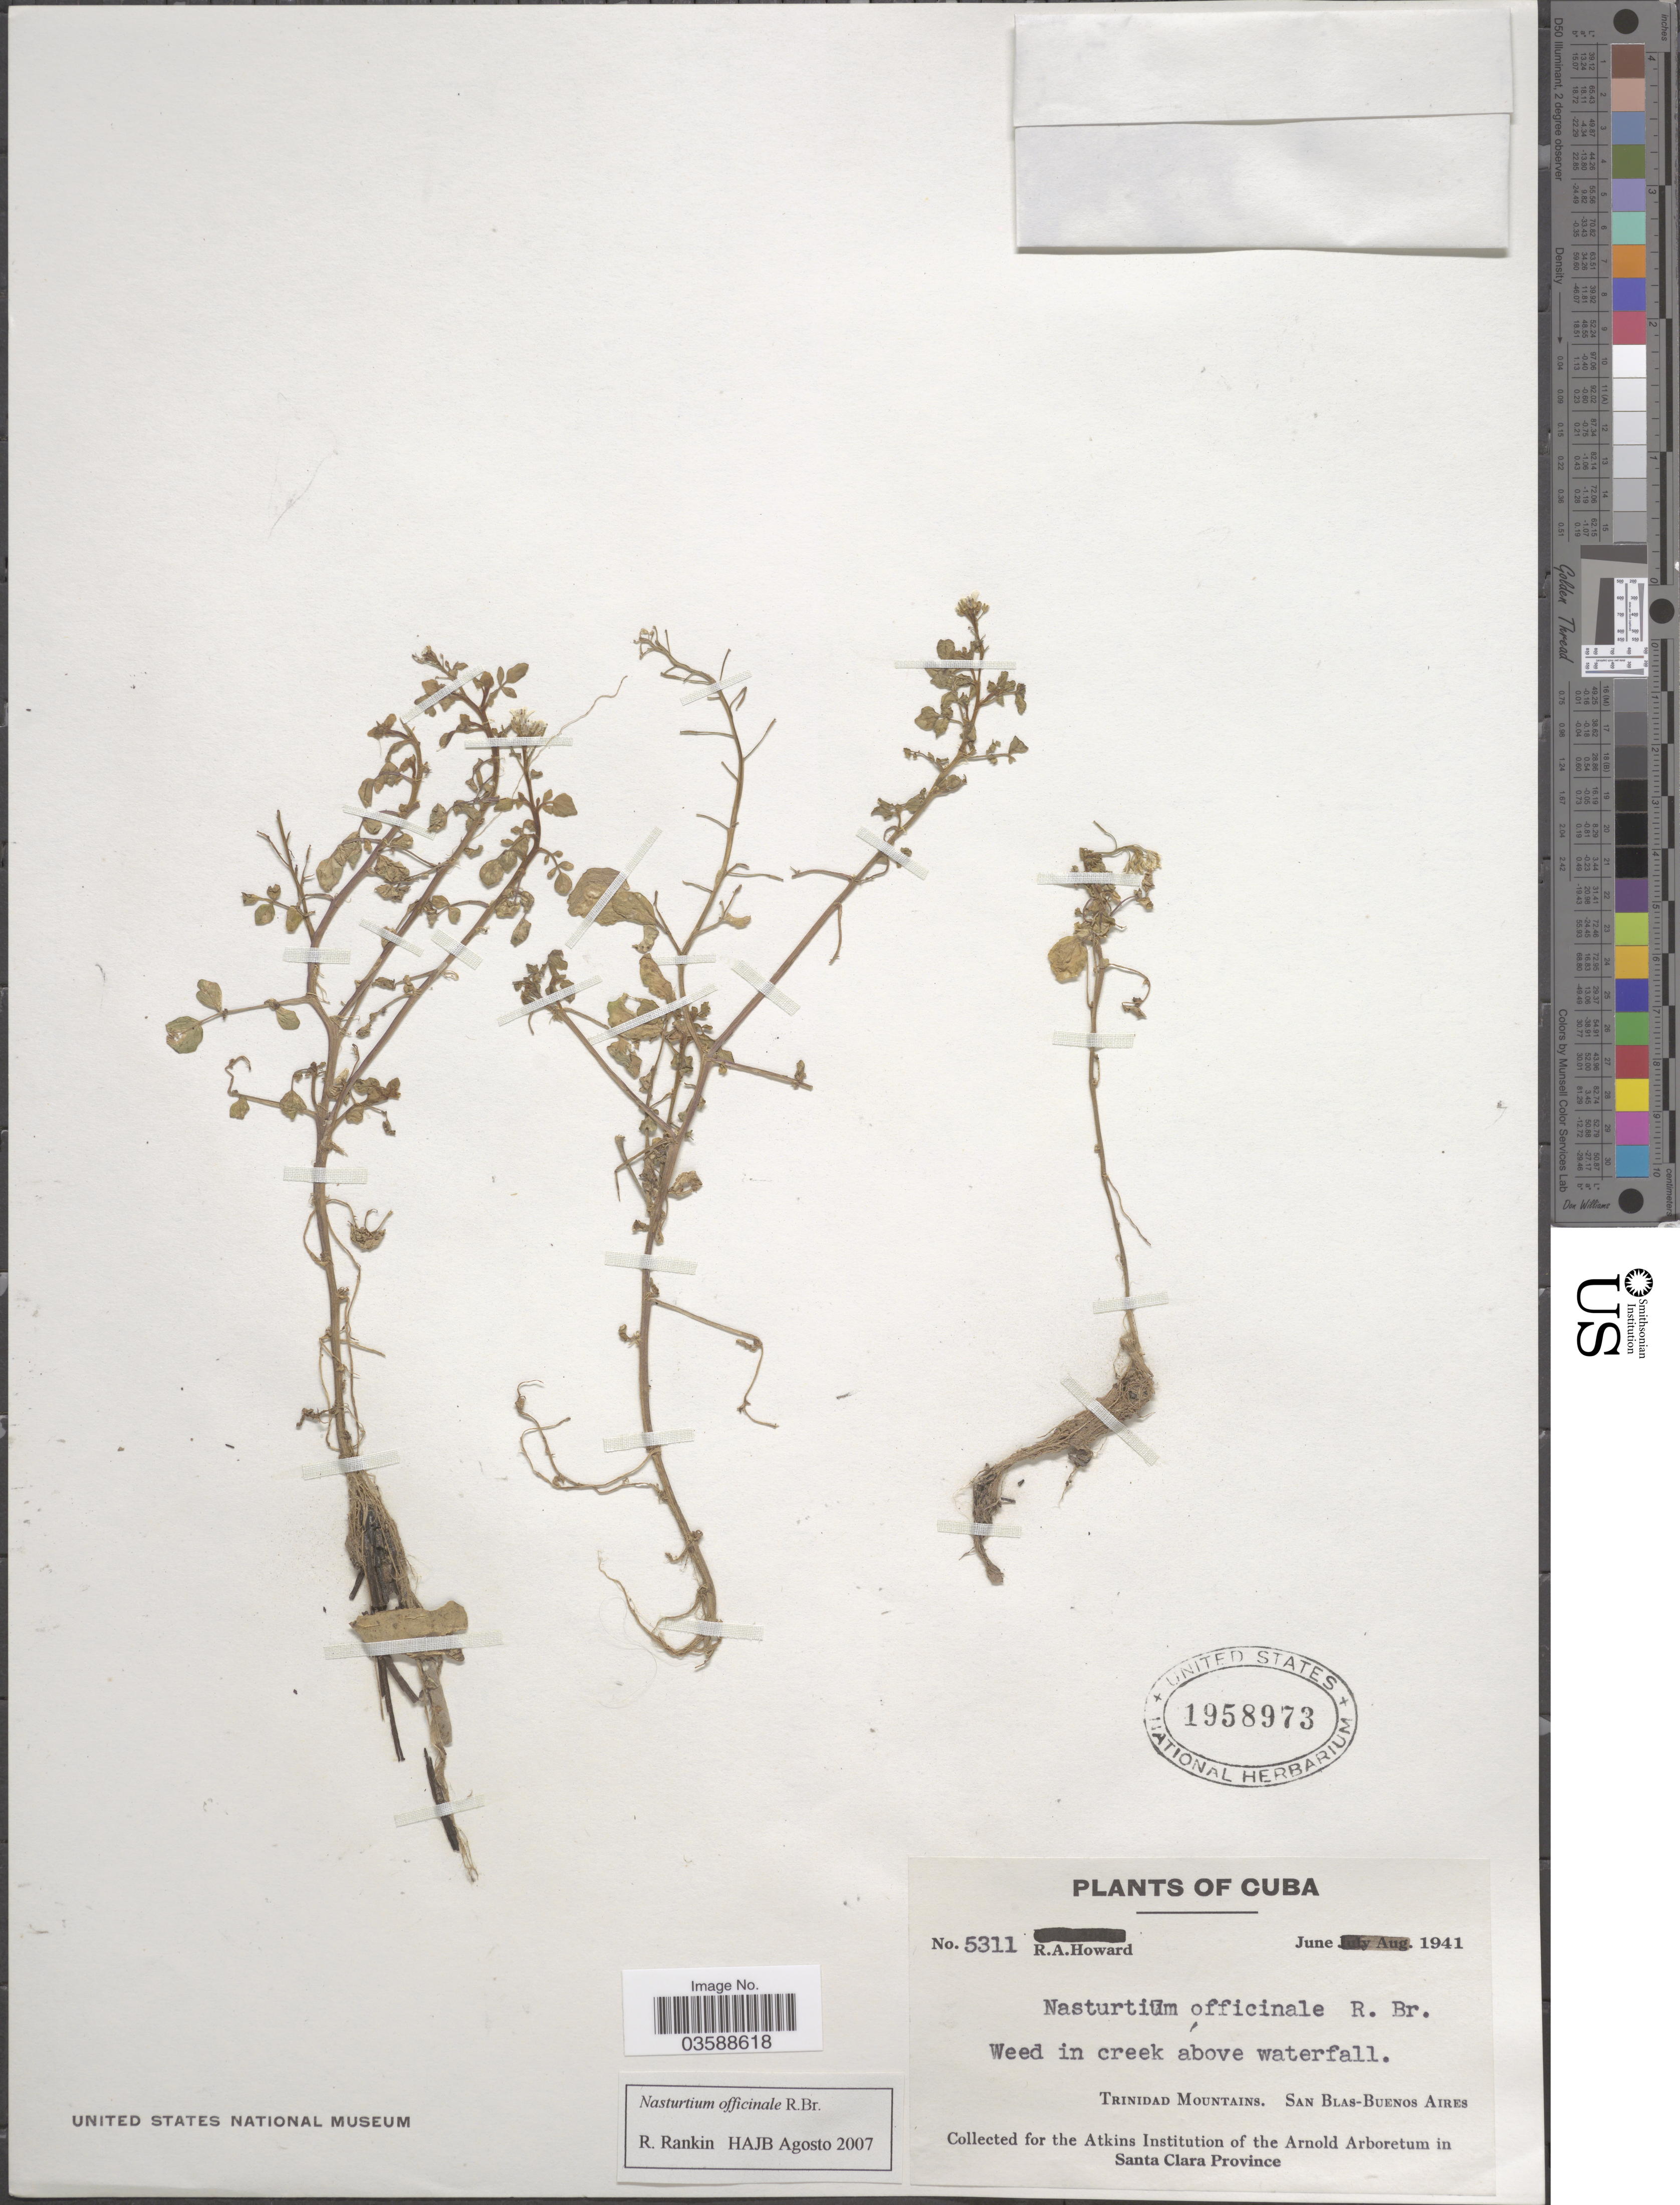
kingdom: Plantae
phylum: Tracheophyta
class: Magnoliopsida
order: Brassicales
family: Brassicaceae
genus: Nasturtium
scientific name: Nasturtium officinale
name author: R. Br.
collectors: R. A. Howard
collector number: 5311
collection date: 1941-06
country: Cuba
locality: Trinidad Mountains. San Blas-Buenos Aires.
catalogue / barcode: US 1958973